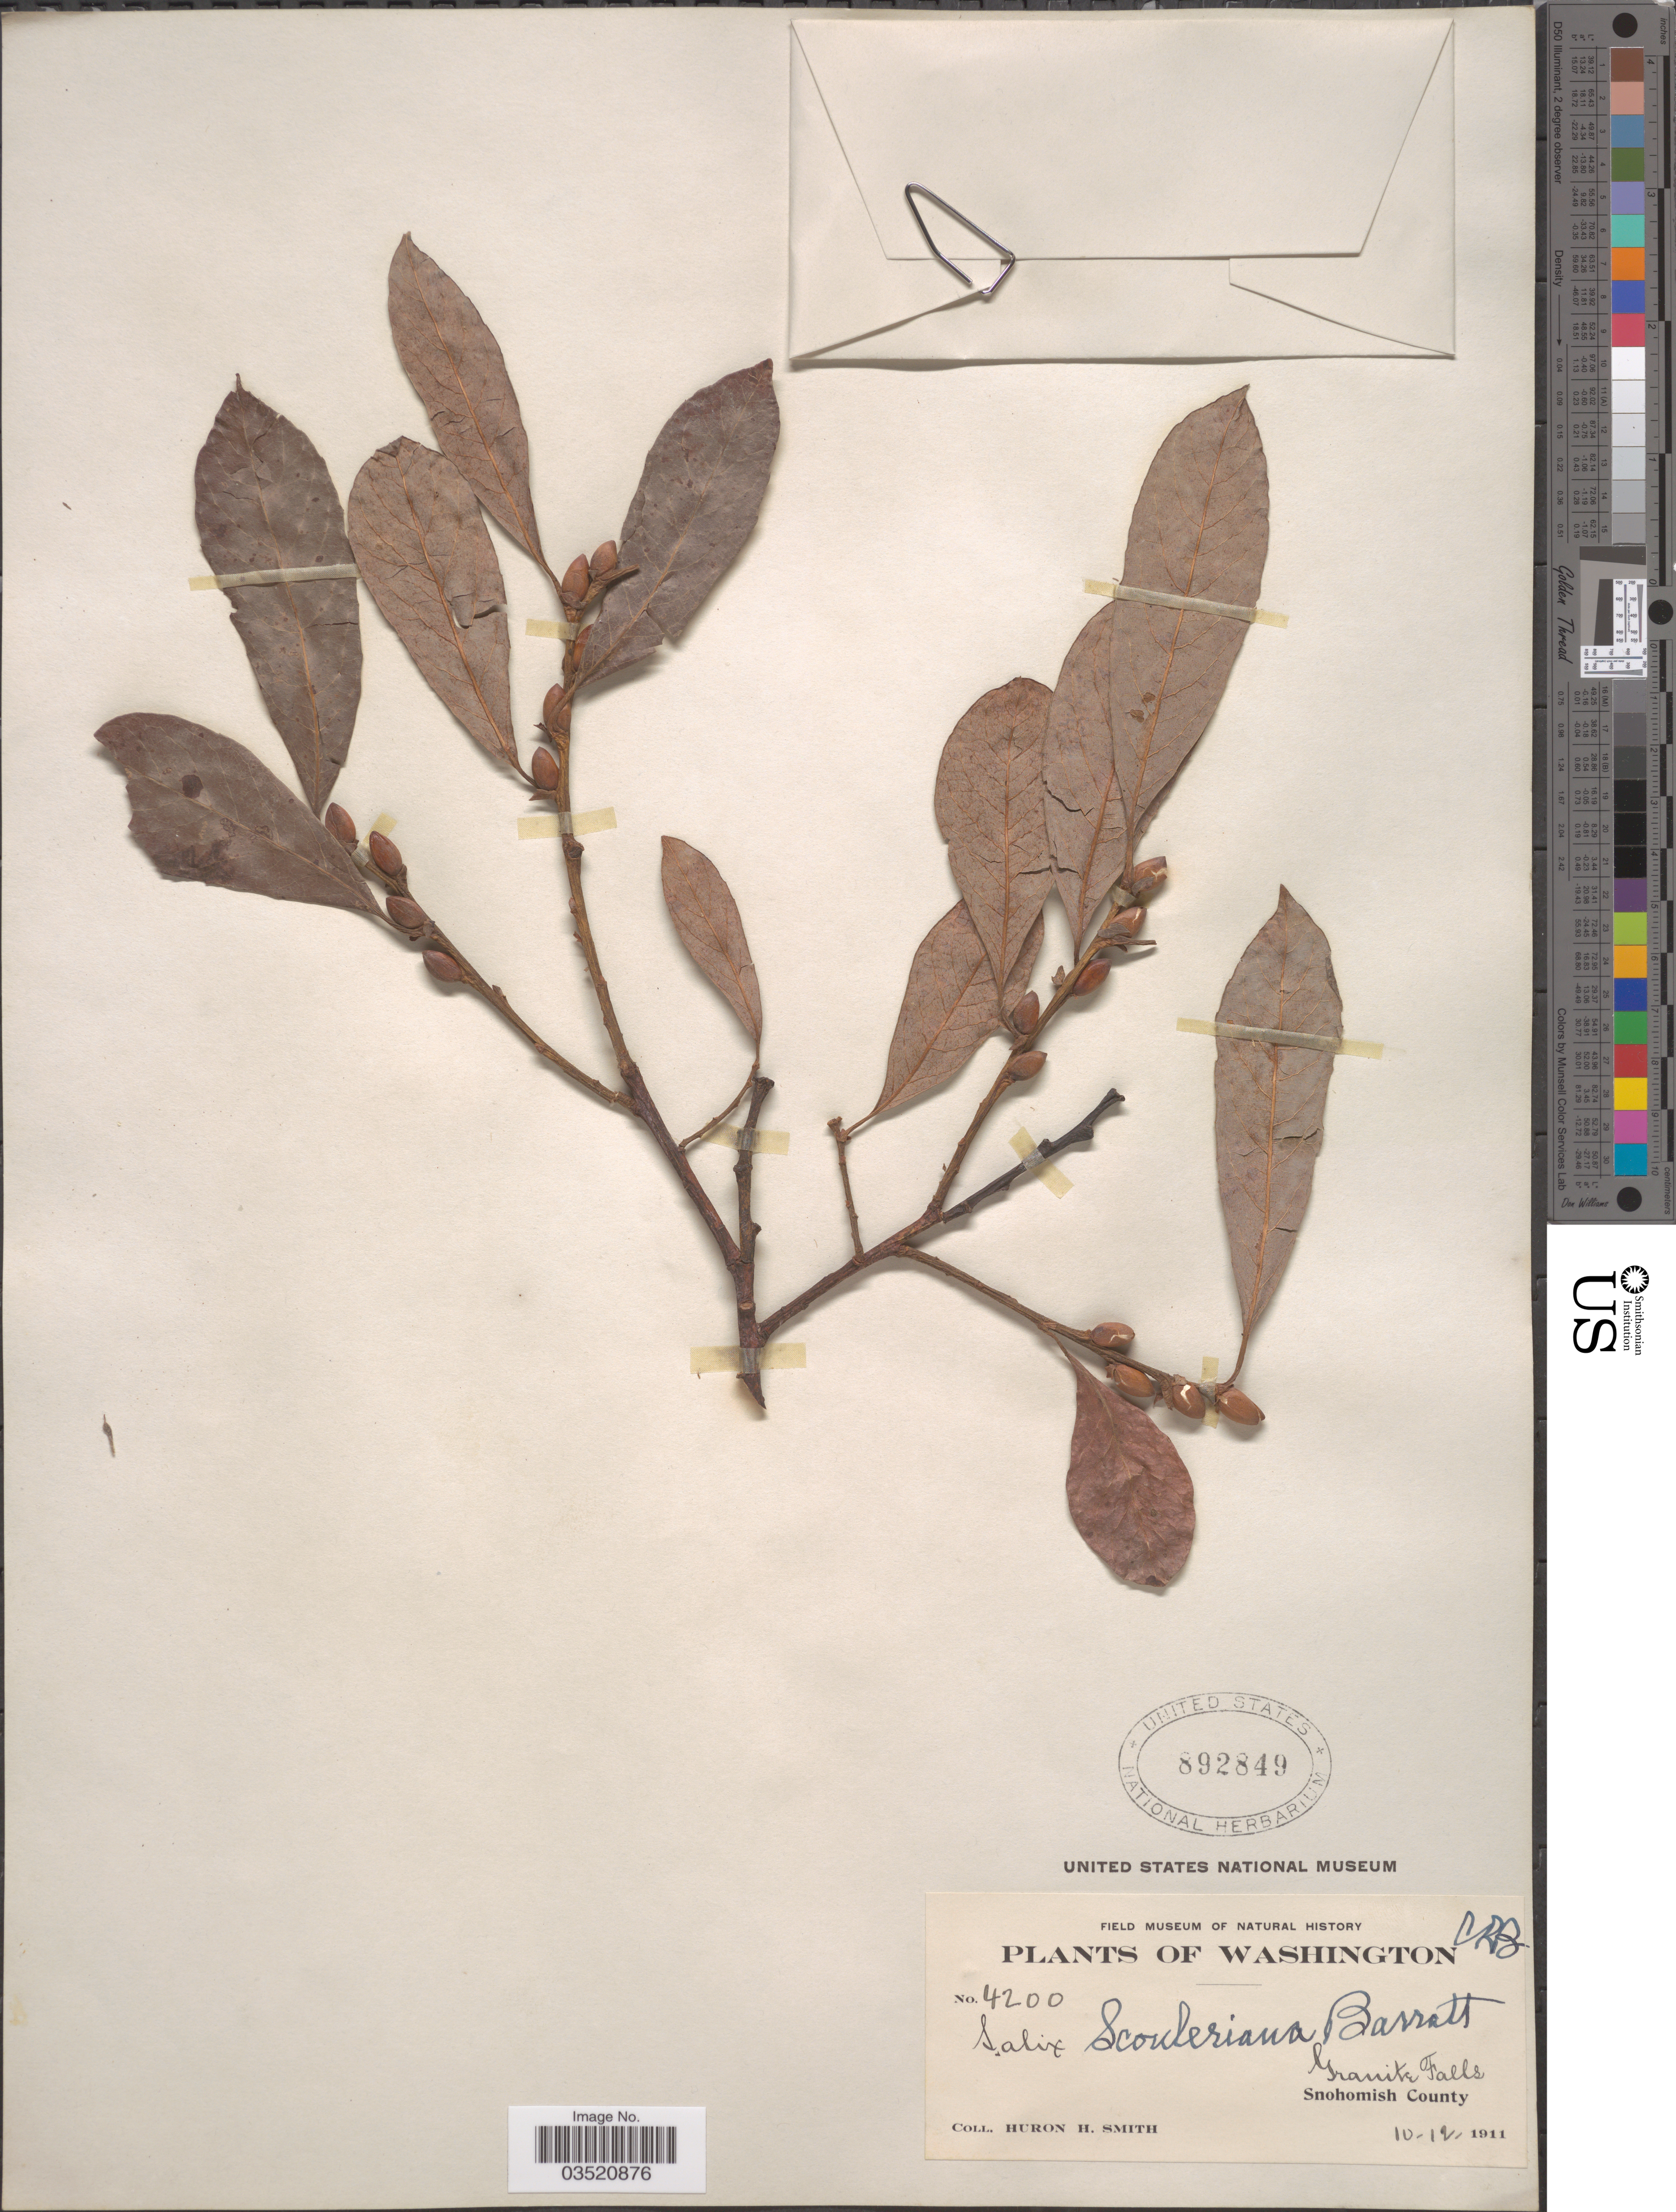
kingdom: Plantae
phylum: Tracheophyta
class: Magnoliopsida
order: Malpighiales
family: Salicaceae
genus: Salix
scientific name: Salix scouleriana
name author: Barratt ex Hook.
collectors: Huron H. Smith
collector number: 4200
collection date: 1911-10-12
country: United States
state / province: Washington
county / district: Snohomish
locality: Granite Falls. Snohomish County.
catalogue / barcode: US 892849